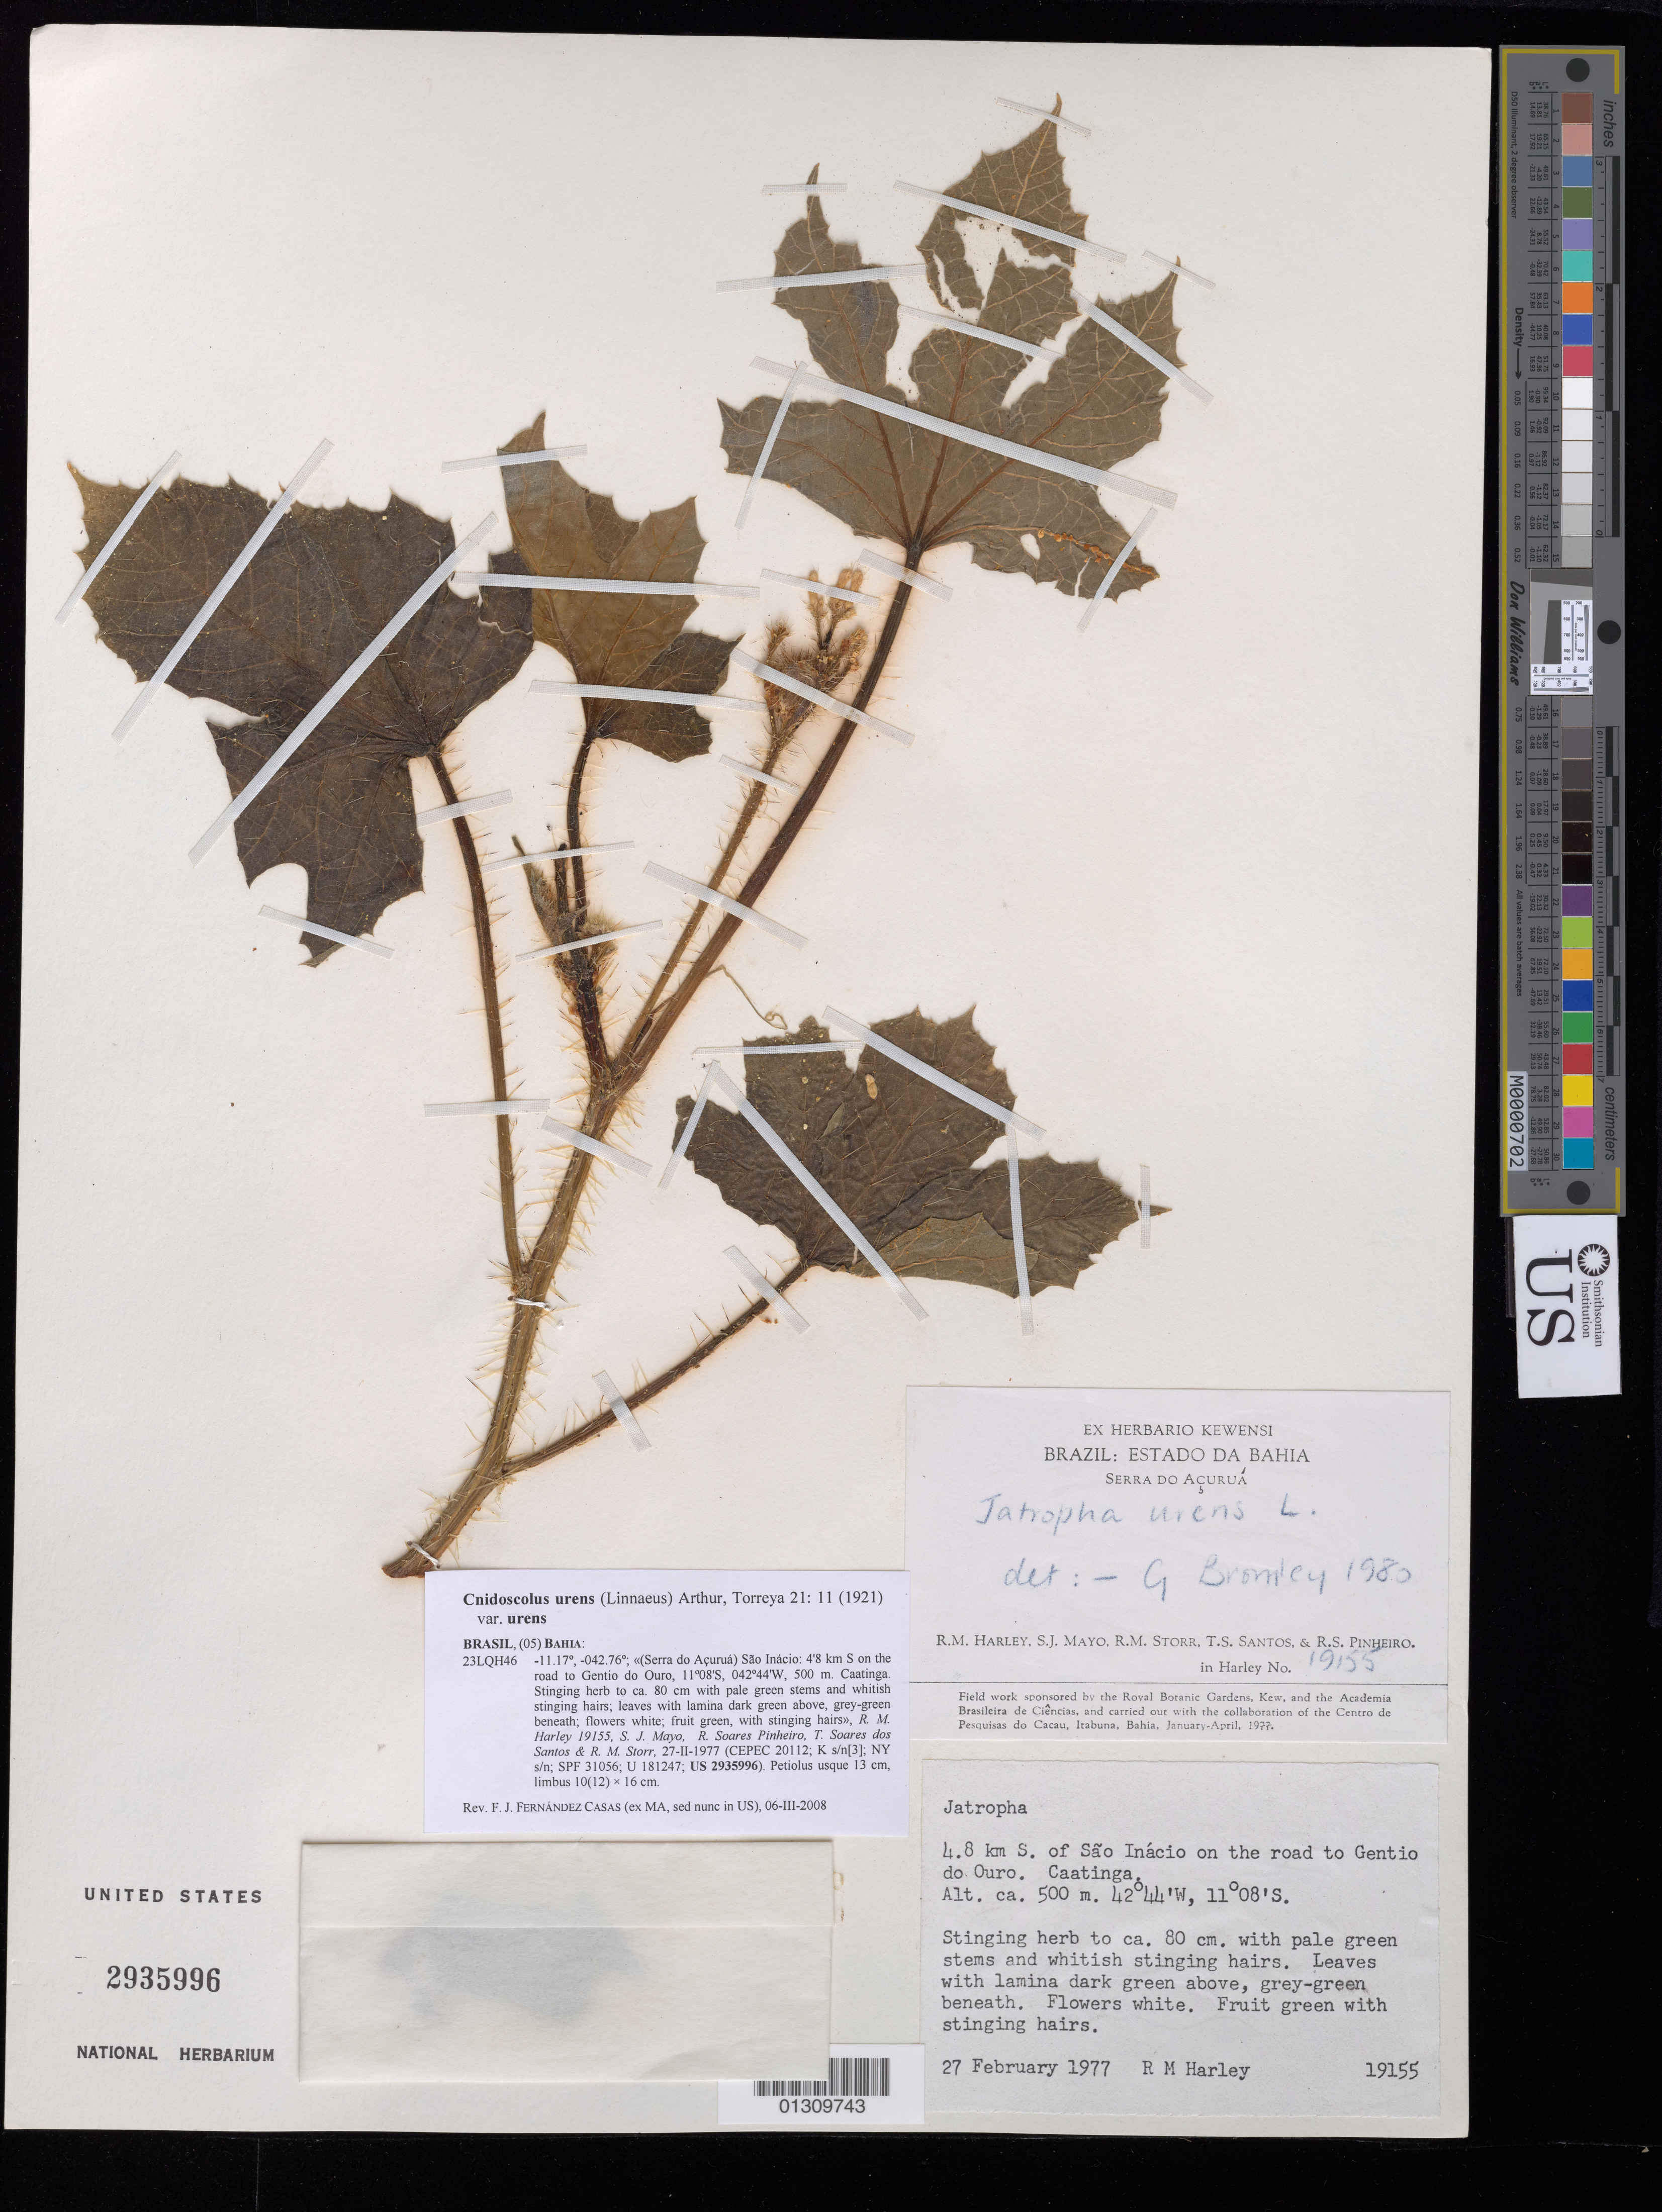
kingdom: Plantae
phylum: Tracheophyta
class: Magnoliopsida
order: Malpighiales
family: Euphorbiaceae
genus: Cnidoscolus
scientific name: Cnidoscolus urens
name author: (L.) Arthur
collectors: R. M. Harley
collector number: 19155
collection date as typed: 27 Feb 1977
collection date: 1977-02-27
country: Brazil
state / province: Bahia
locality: Serra do Acurua. 4.8 km S of Sao Inacio on road to gentio do Ouro.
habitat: Herb.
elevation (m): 500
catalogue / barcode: US 2935996